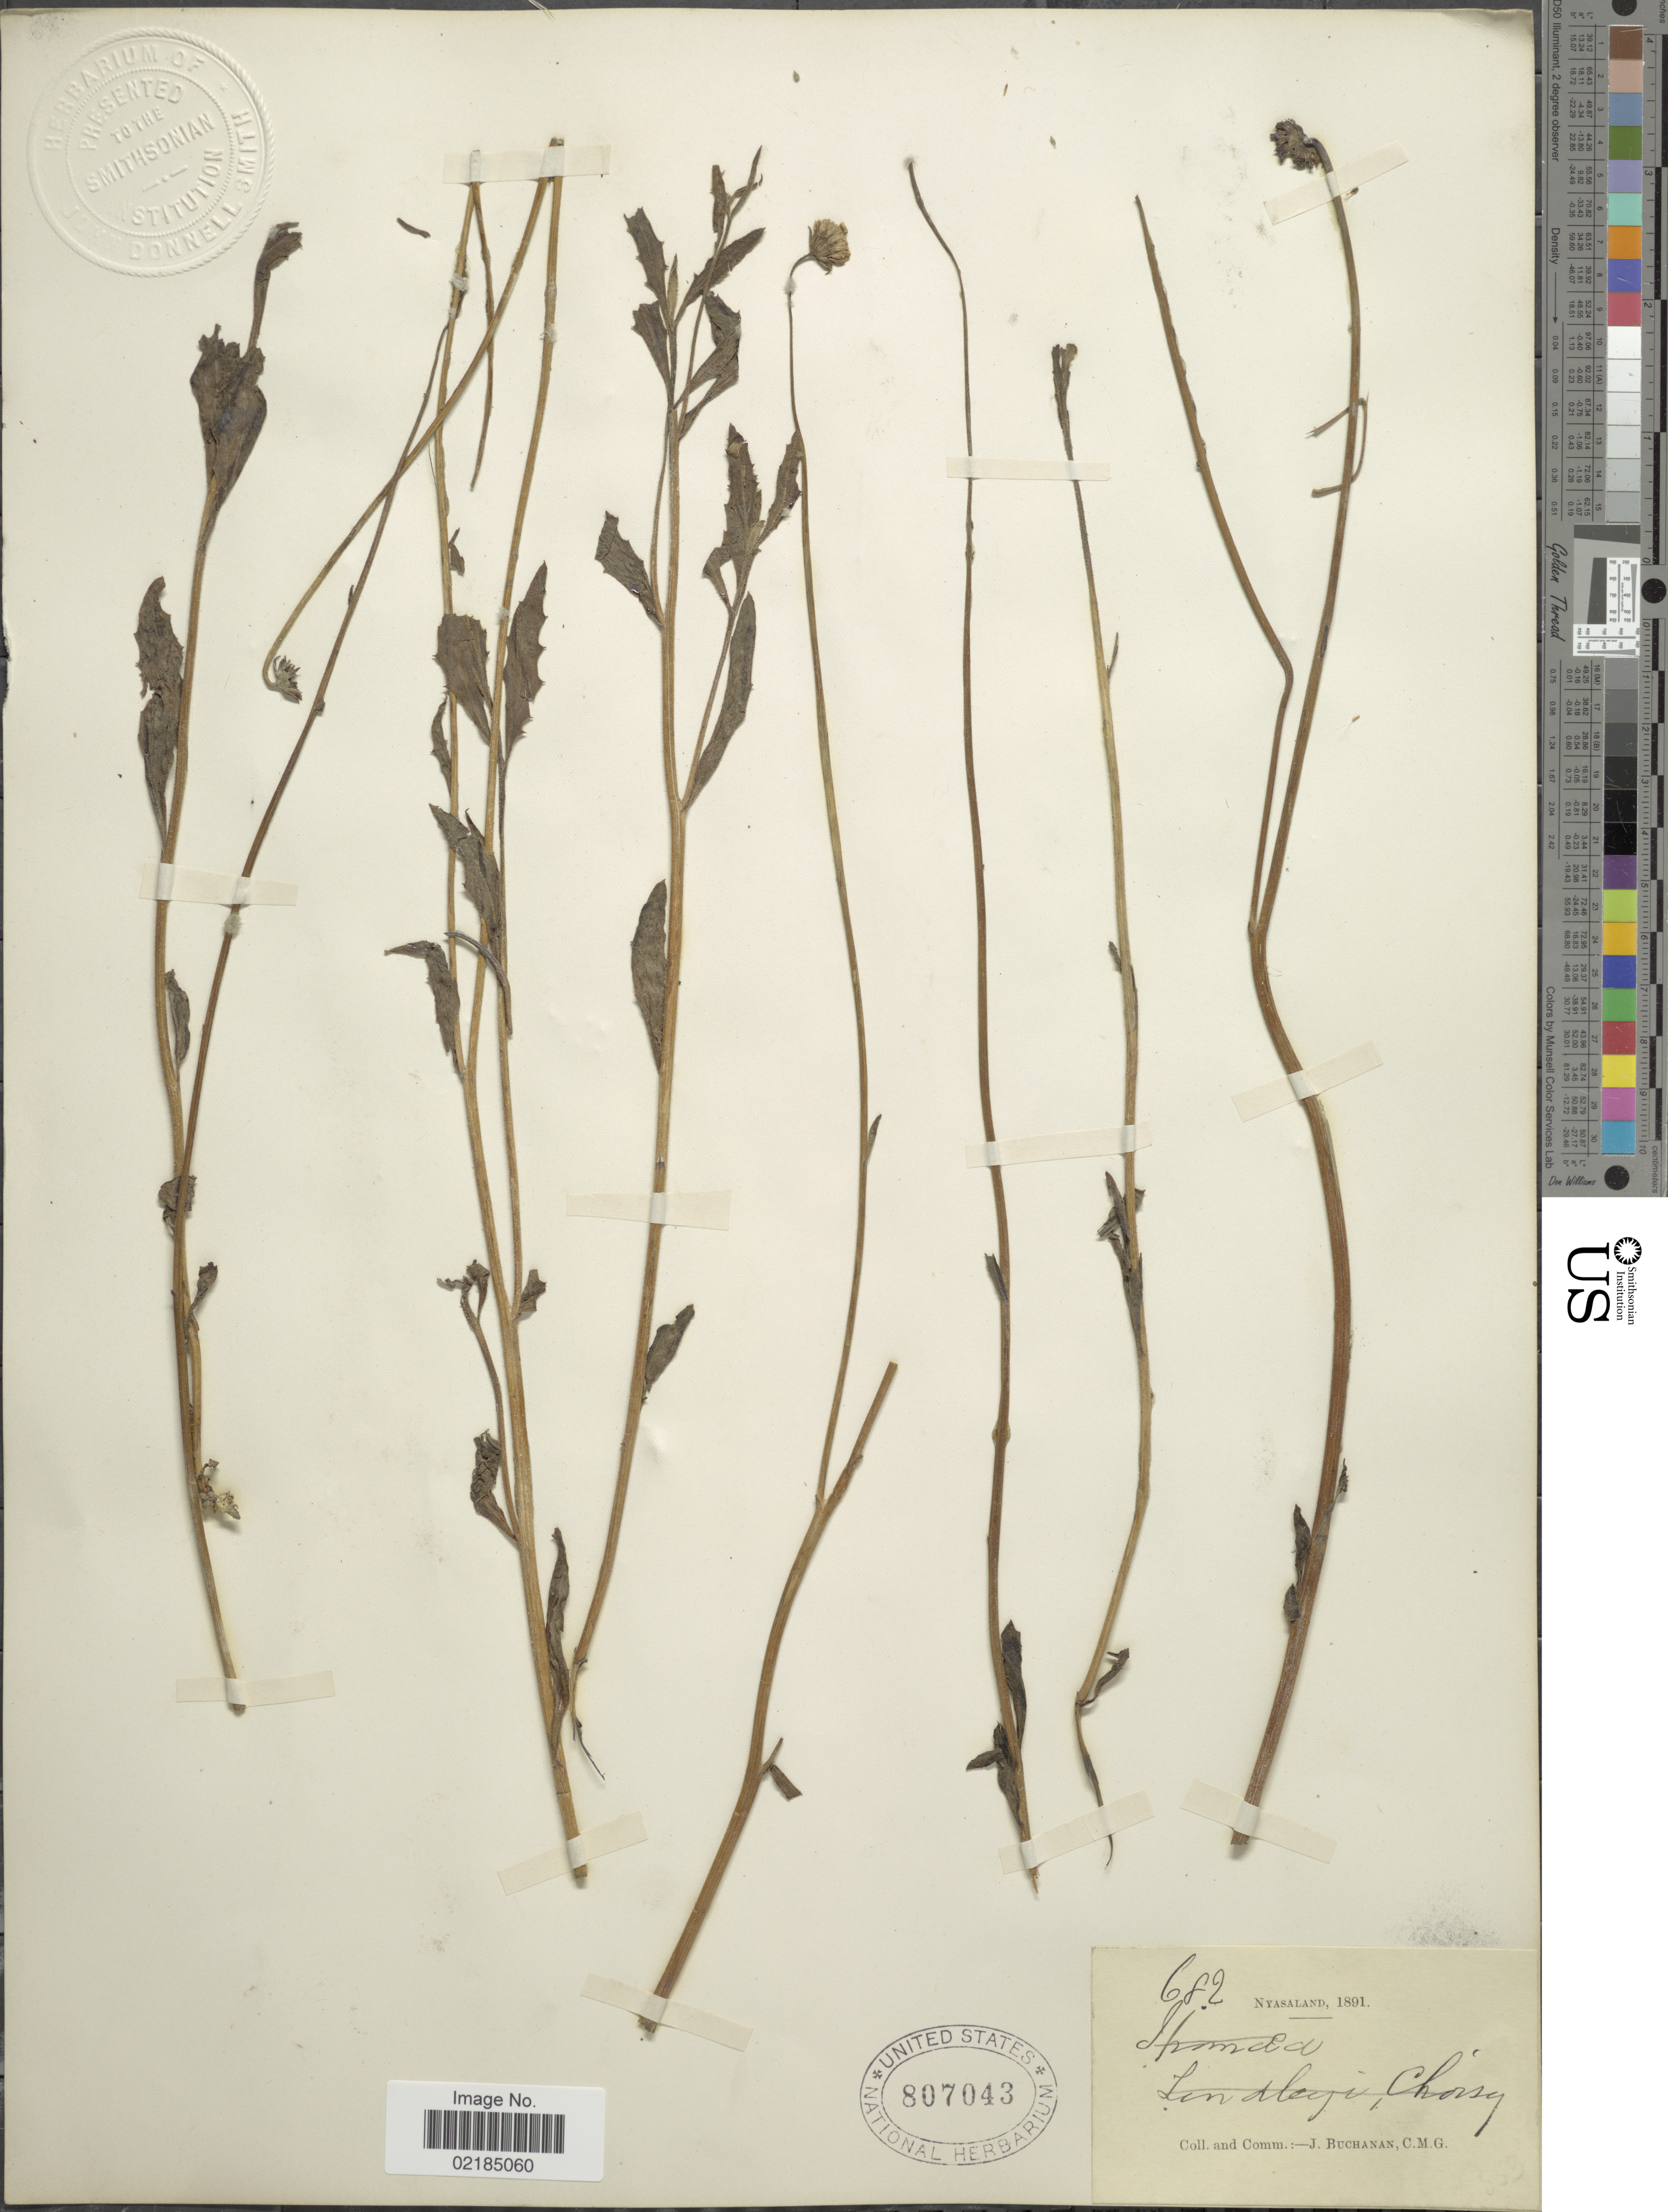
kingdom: Plantae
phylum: Tracheophyta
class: Magnoliopsida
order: Asterales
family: Asteraceae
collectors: J. Buchanan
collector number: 682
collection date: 1891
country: Malawi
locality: Nyasaland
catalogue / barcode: US 807043